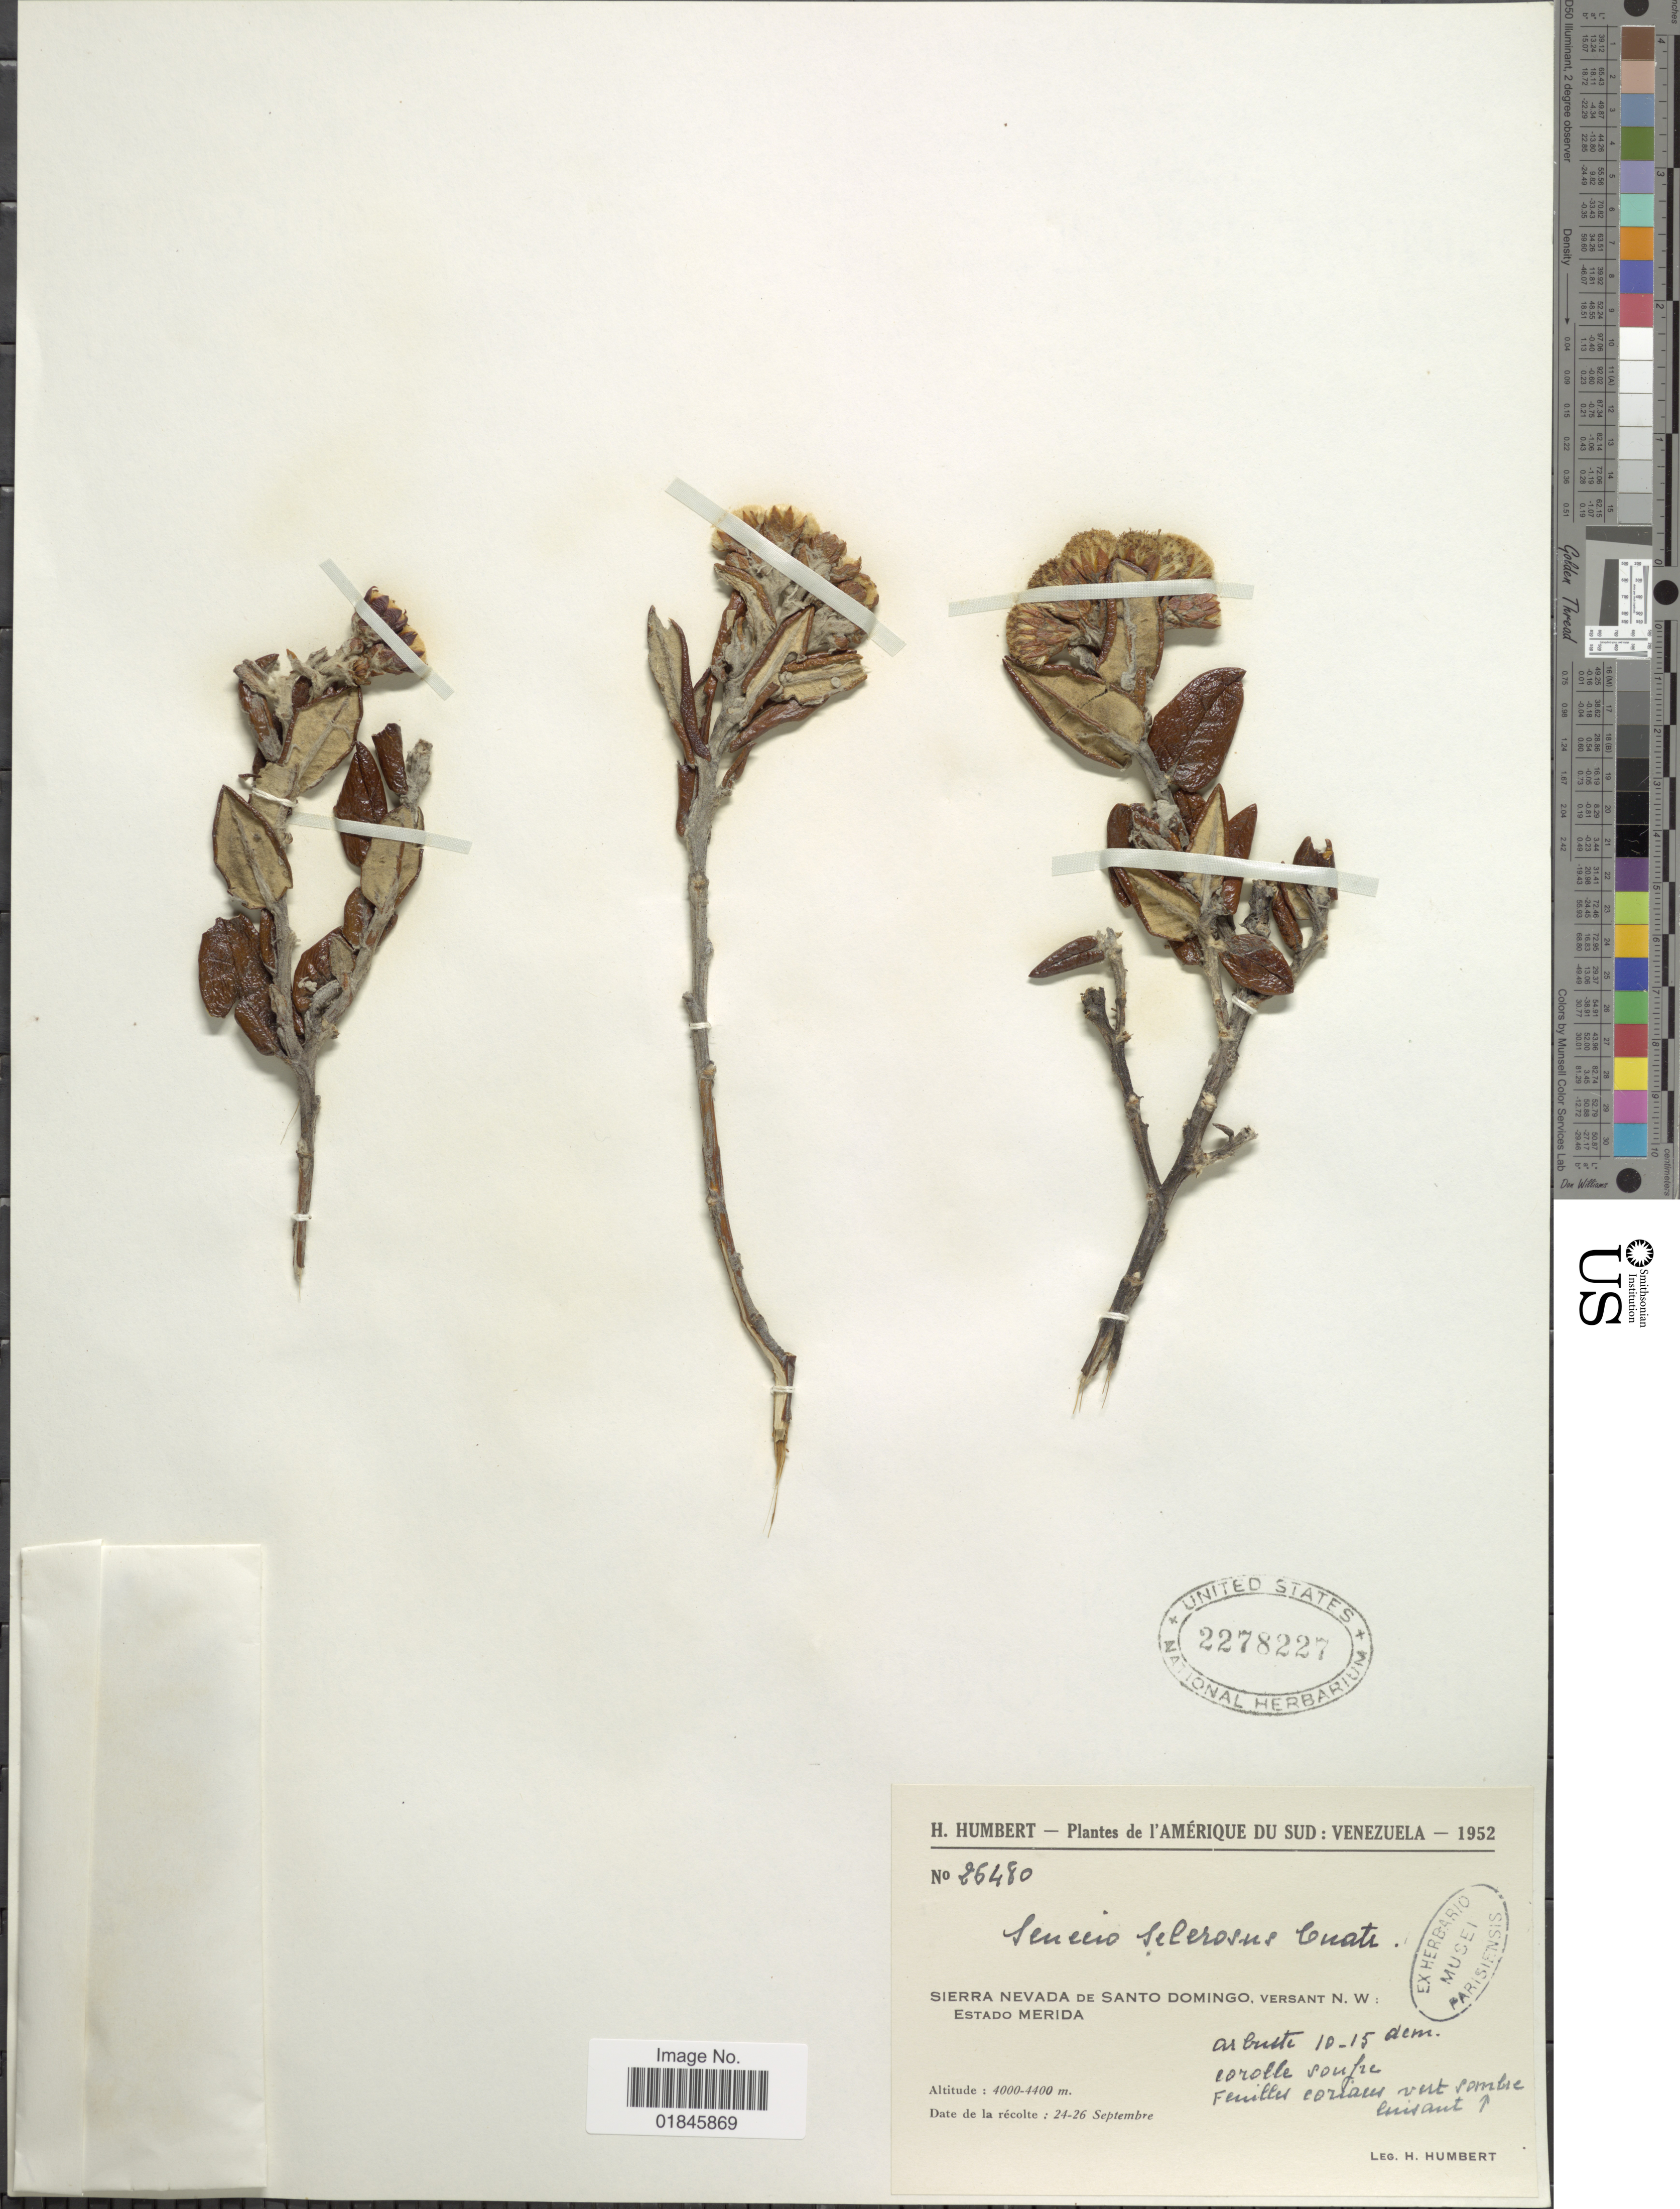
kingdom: Plantae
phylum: Tracheophyta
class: Magnoliopsida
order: Asterales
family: Asteraceae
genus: Pentacalia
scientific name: Pentacalia sclerosa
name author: (Cuatrec.) Cuatrec.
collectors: H. Humbert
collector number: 26480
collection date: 1952-09-24/1952-09-26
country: Venezuela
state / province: Mérida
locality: Sierra Nevada de Santo Domingo, versant N.W.: Estado Merida.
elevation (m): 4000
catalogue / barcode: US 2278227